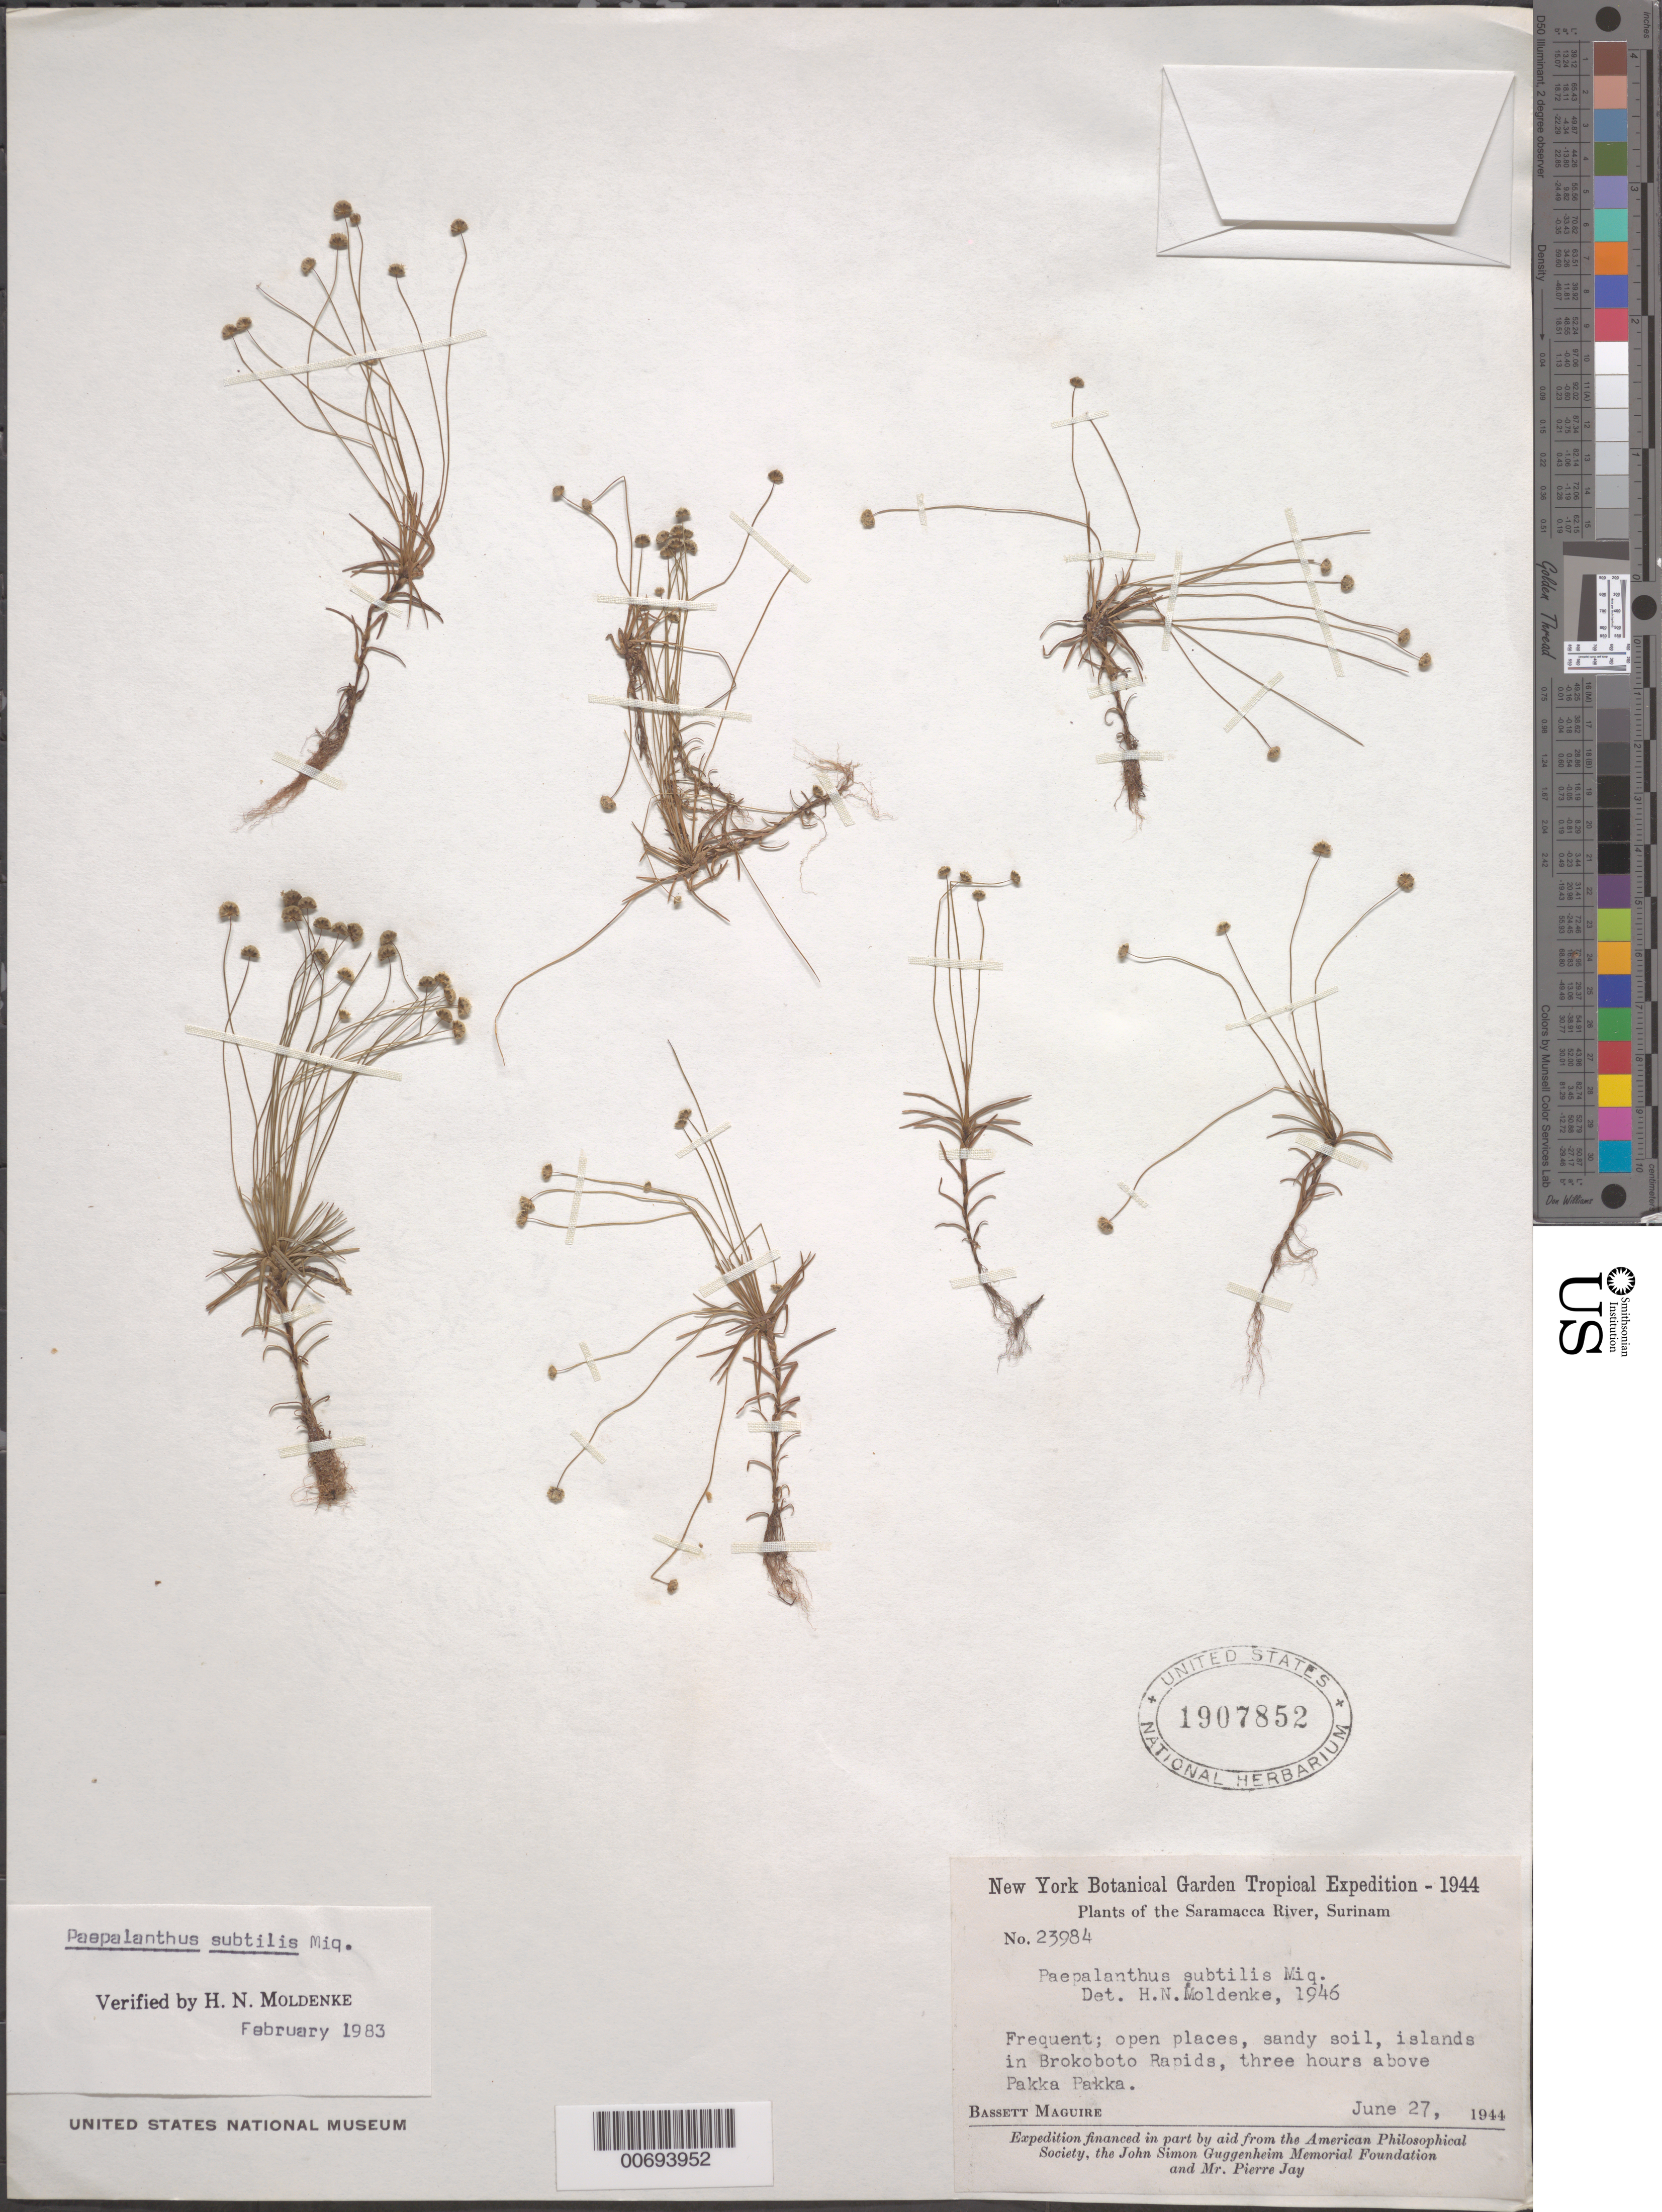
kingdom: Plantae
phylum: Tracheophyta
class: Liliopsida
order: Poales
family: Eriocaulaceae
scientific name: Giuliettia subtilis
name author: (Miq.) Andrino & Sano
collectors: B. Maguire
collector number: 23984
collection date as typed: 27-Jun-44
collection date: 1944-06-27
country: Suriname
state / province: Brokopondo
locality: Brokoboto Rapids, 3 hrs above Pakka Pakka village, Saramacca River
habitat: Open places, sandy soil,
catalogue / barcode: US 1907852